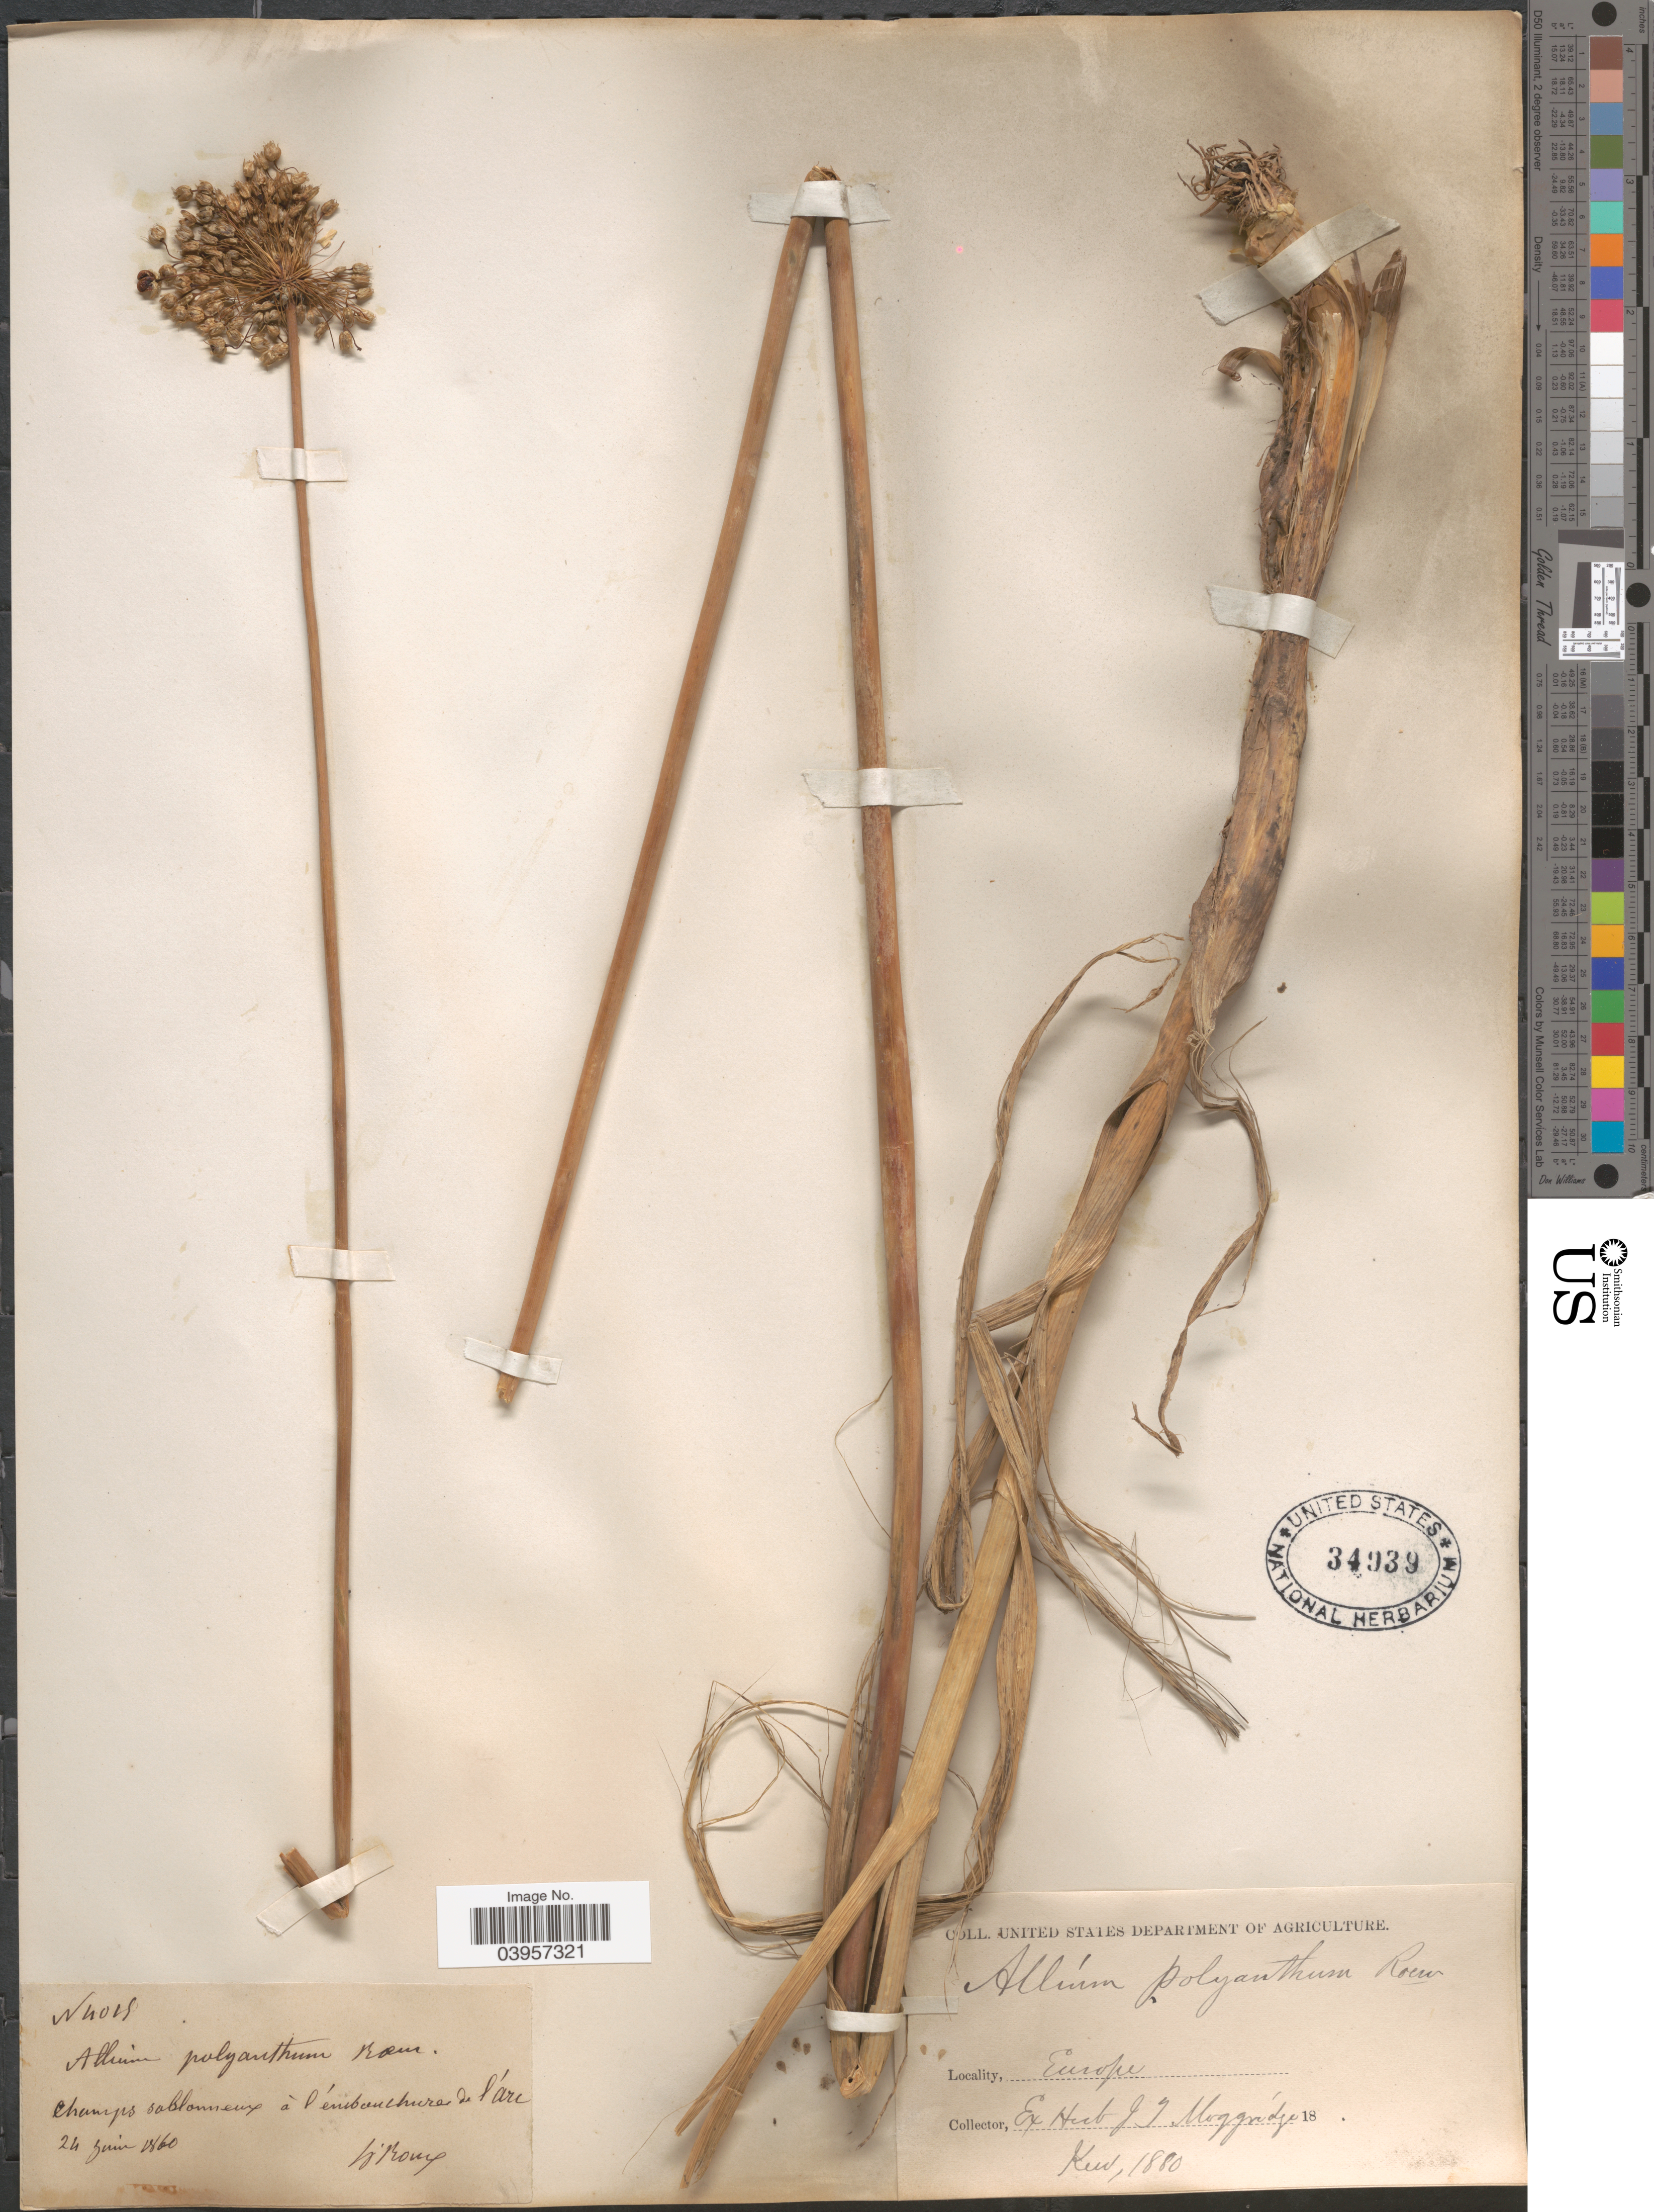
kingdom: Plantae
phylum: Tracheophyta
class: Liliopsida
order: Asparagales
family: Amaryllidaceae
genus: Allium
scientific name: Allium polyanthum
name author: Schult. & Schult. f.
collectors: N. Roux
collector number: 4025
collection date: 1860-06-24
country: France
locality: Champs sablonneux á l'enibouchure de l'Are. Europe.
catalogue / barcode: US 34939